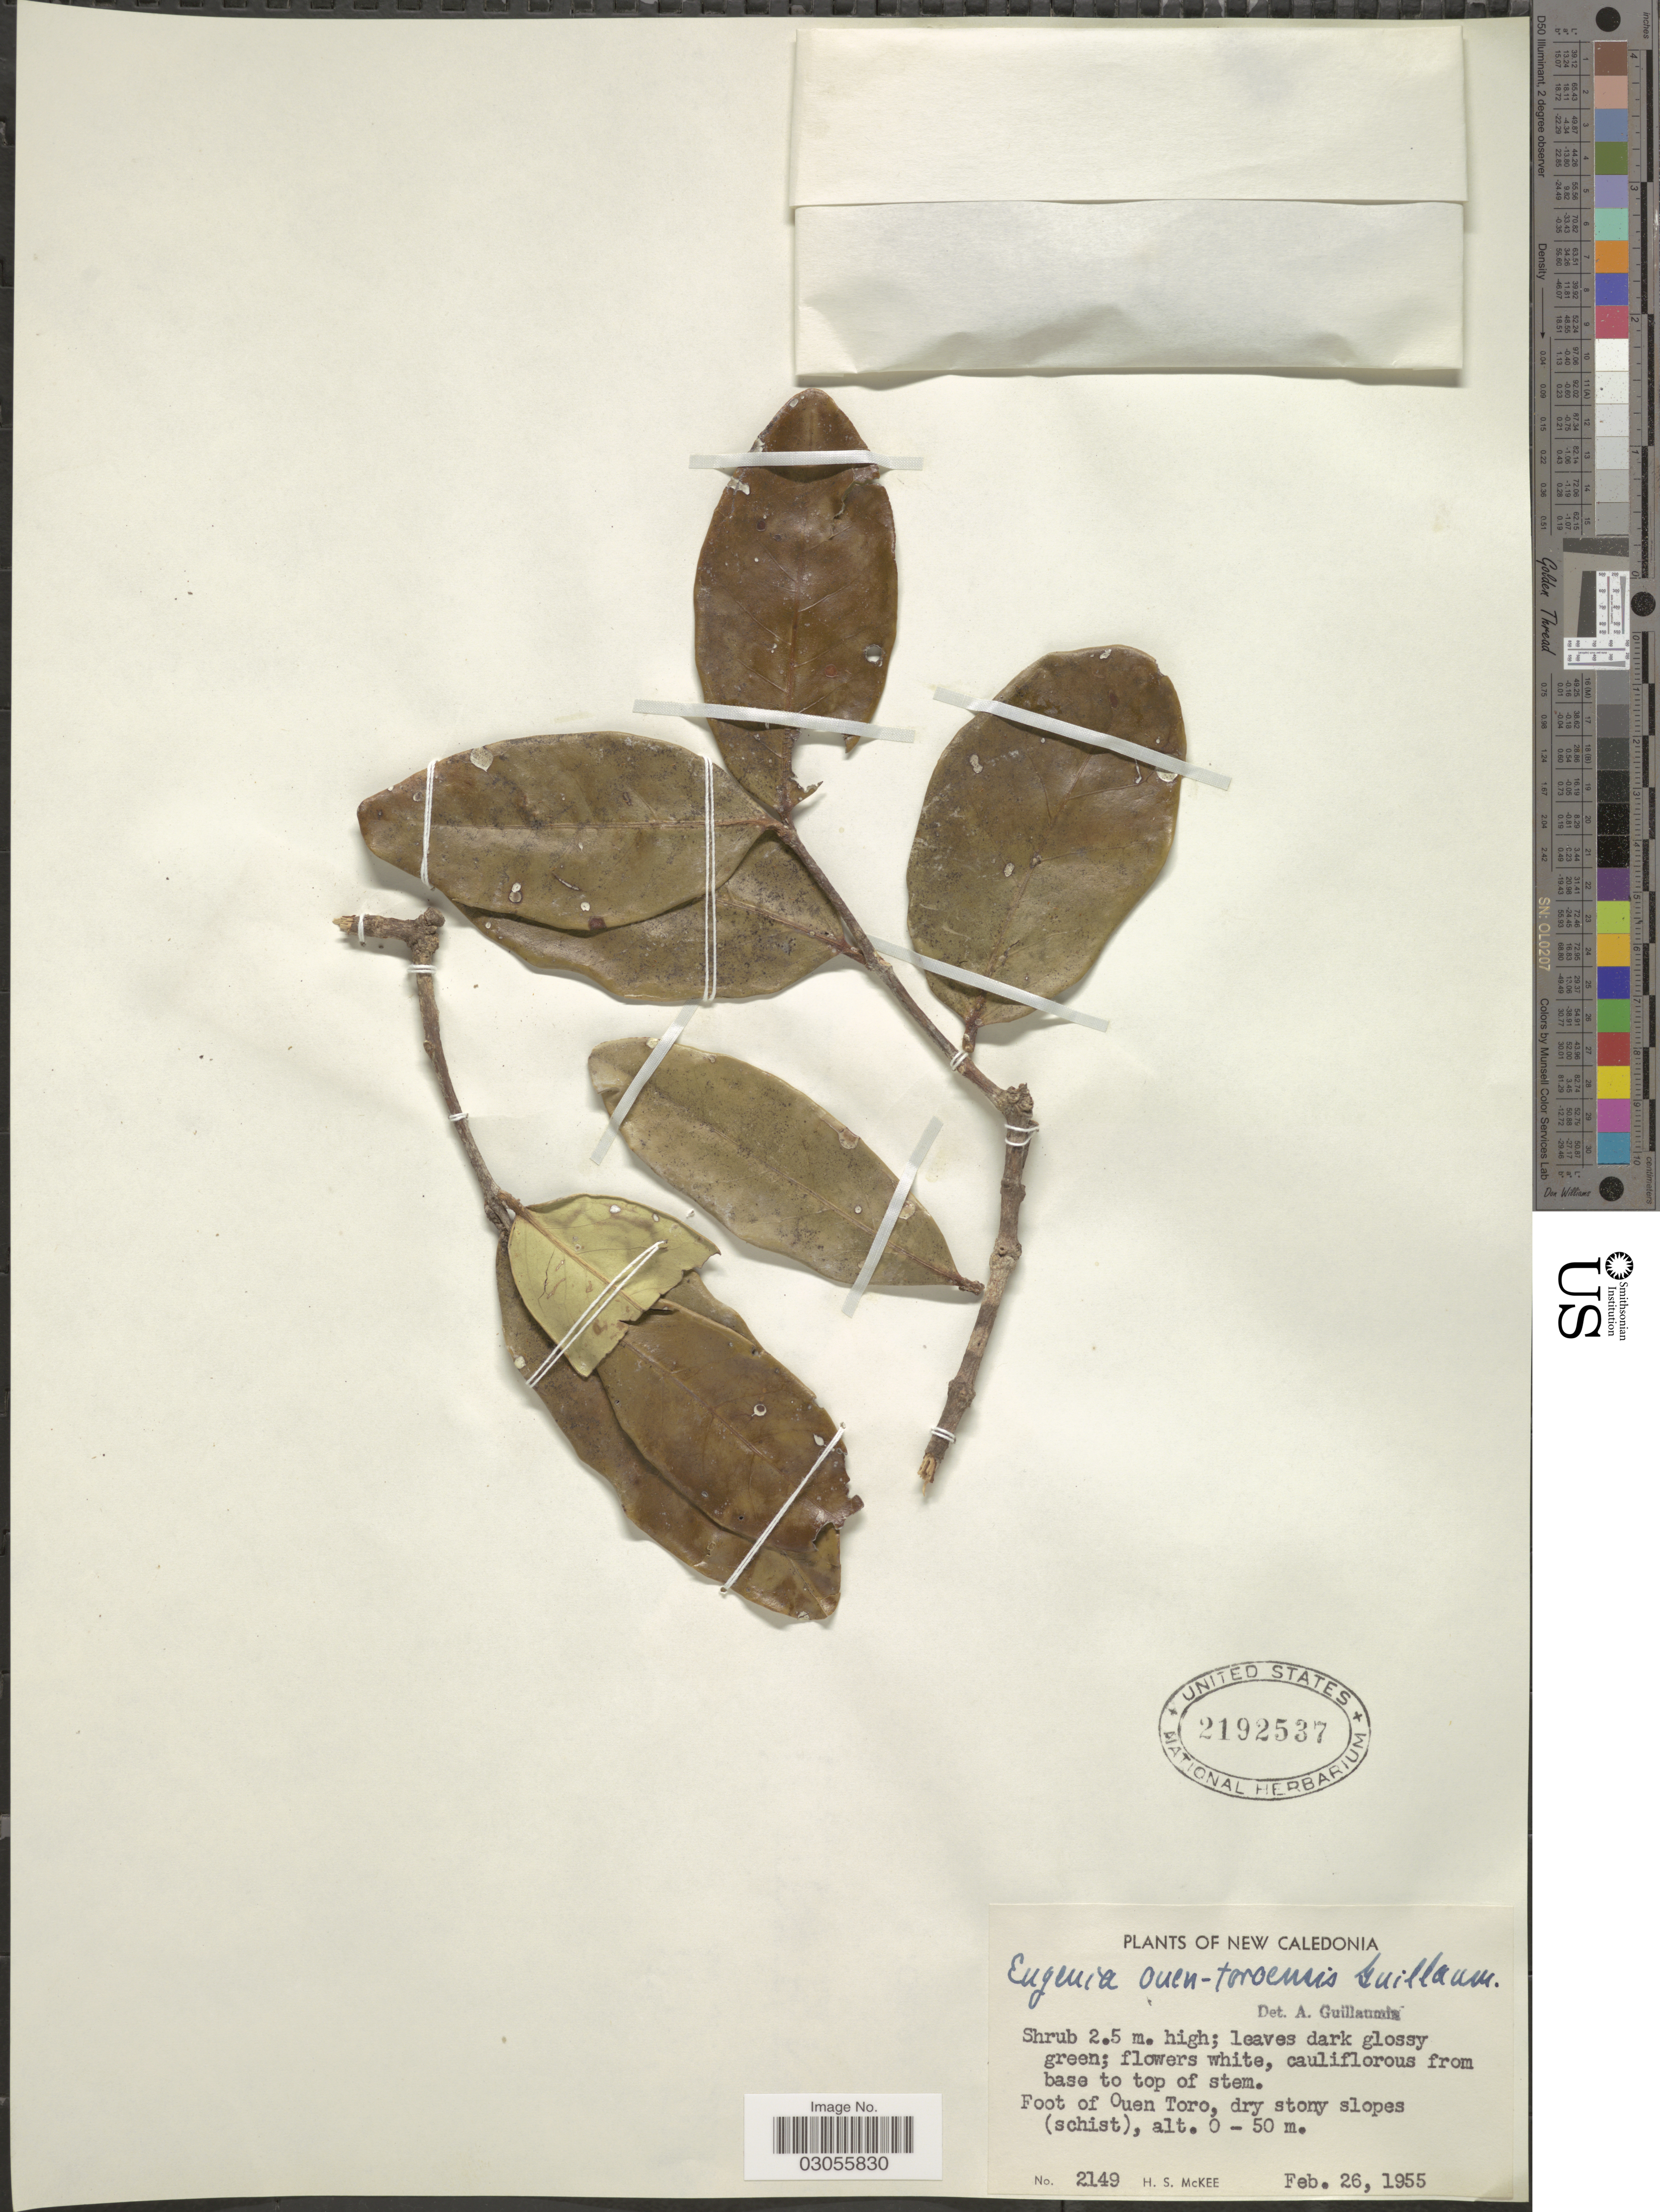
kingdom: Plantae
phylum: Tracheophyta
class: Magnoliopsida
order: Myrtales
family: Myrtaceae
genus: Eugenia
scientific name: Eugenia ouen-toroensis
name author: Guillaumin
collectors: H. S. McKee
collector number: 2149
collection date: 1955-02-26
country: New Caledonia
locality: Foot of Ouen Toro.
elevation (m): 0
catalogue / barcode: US 2192537